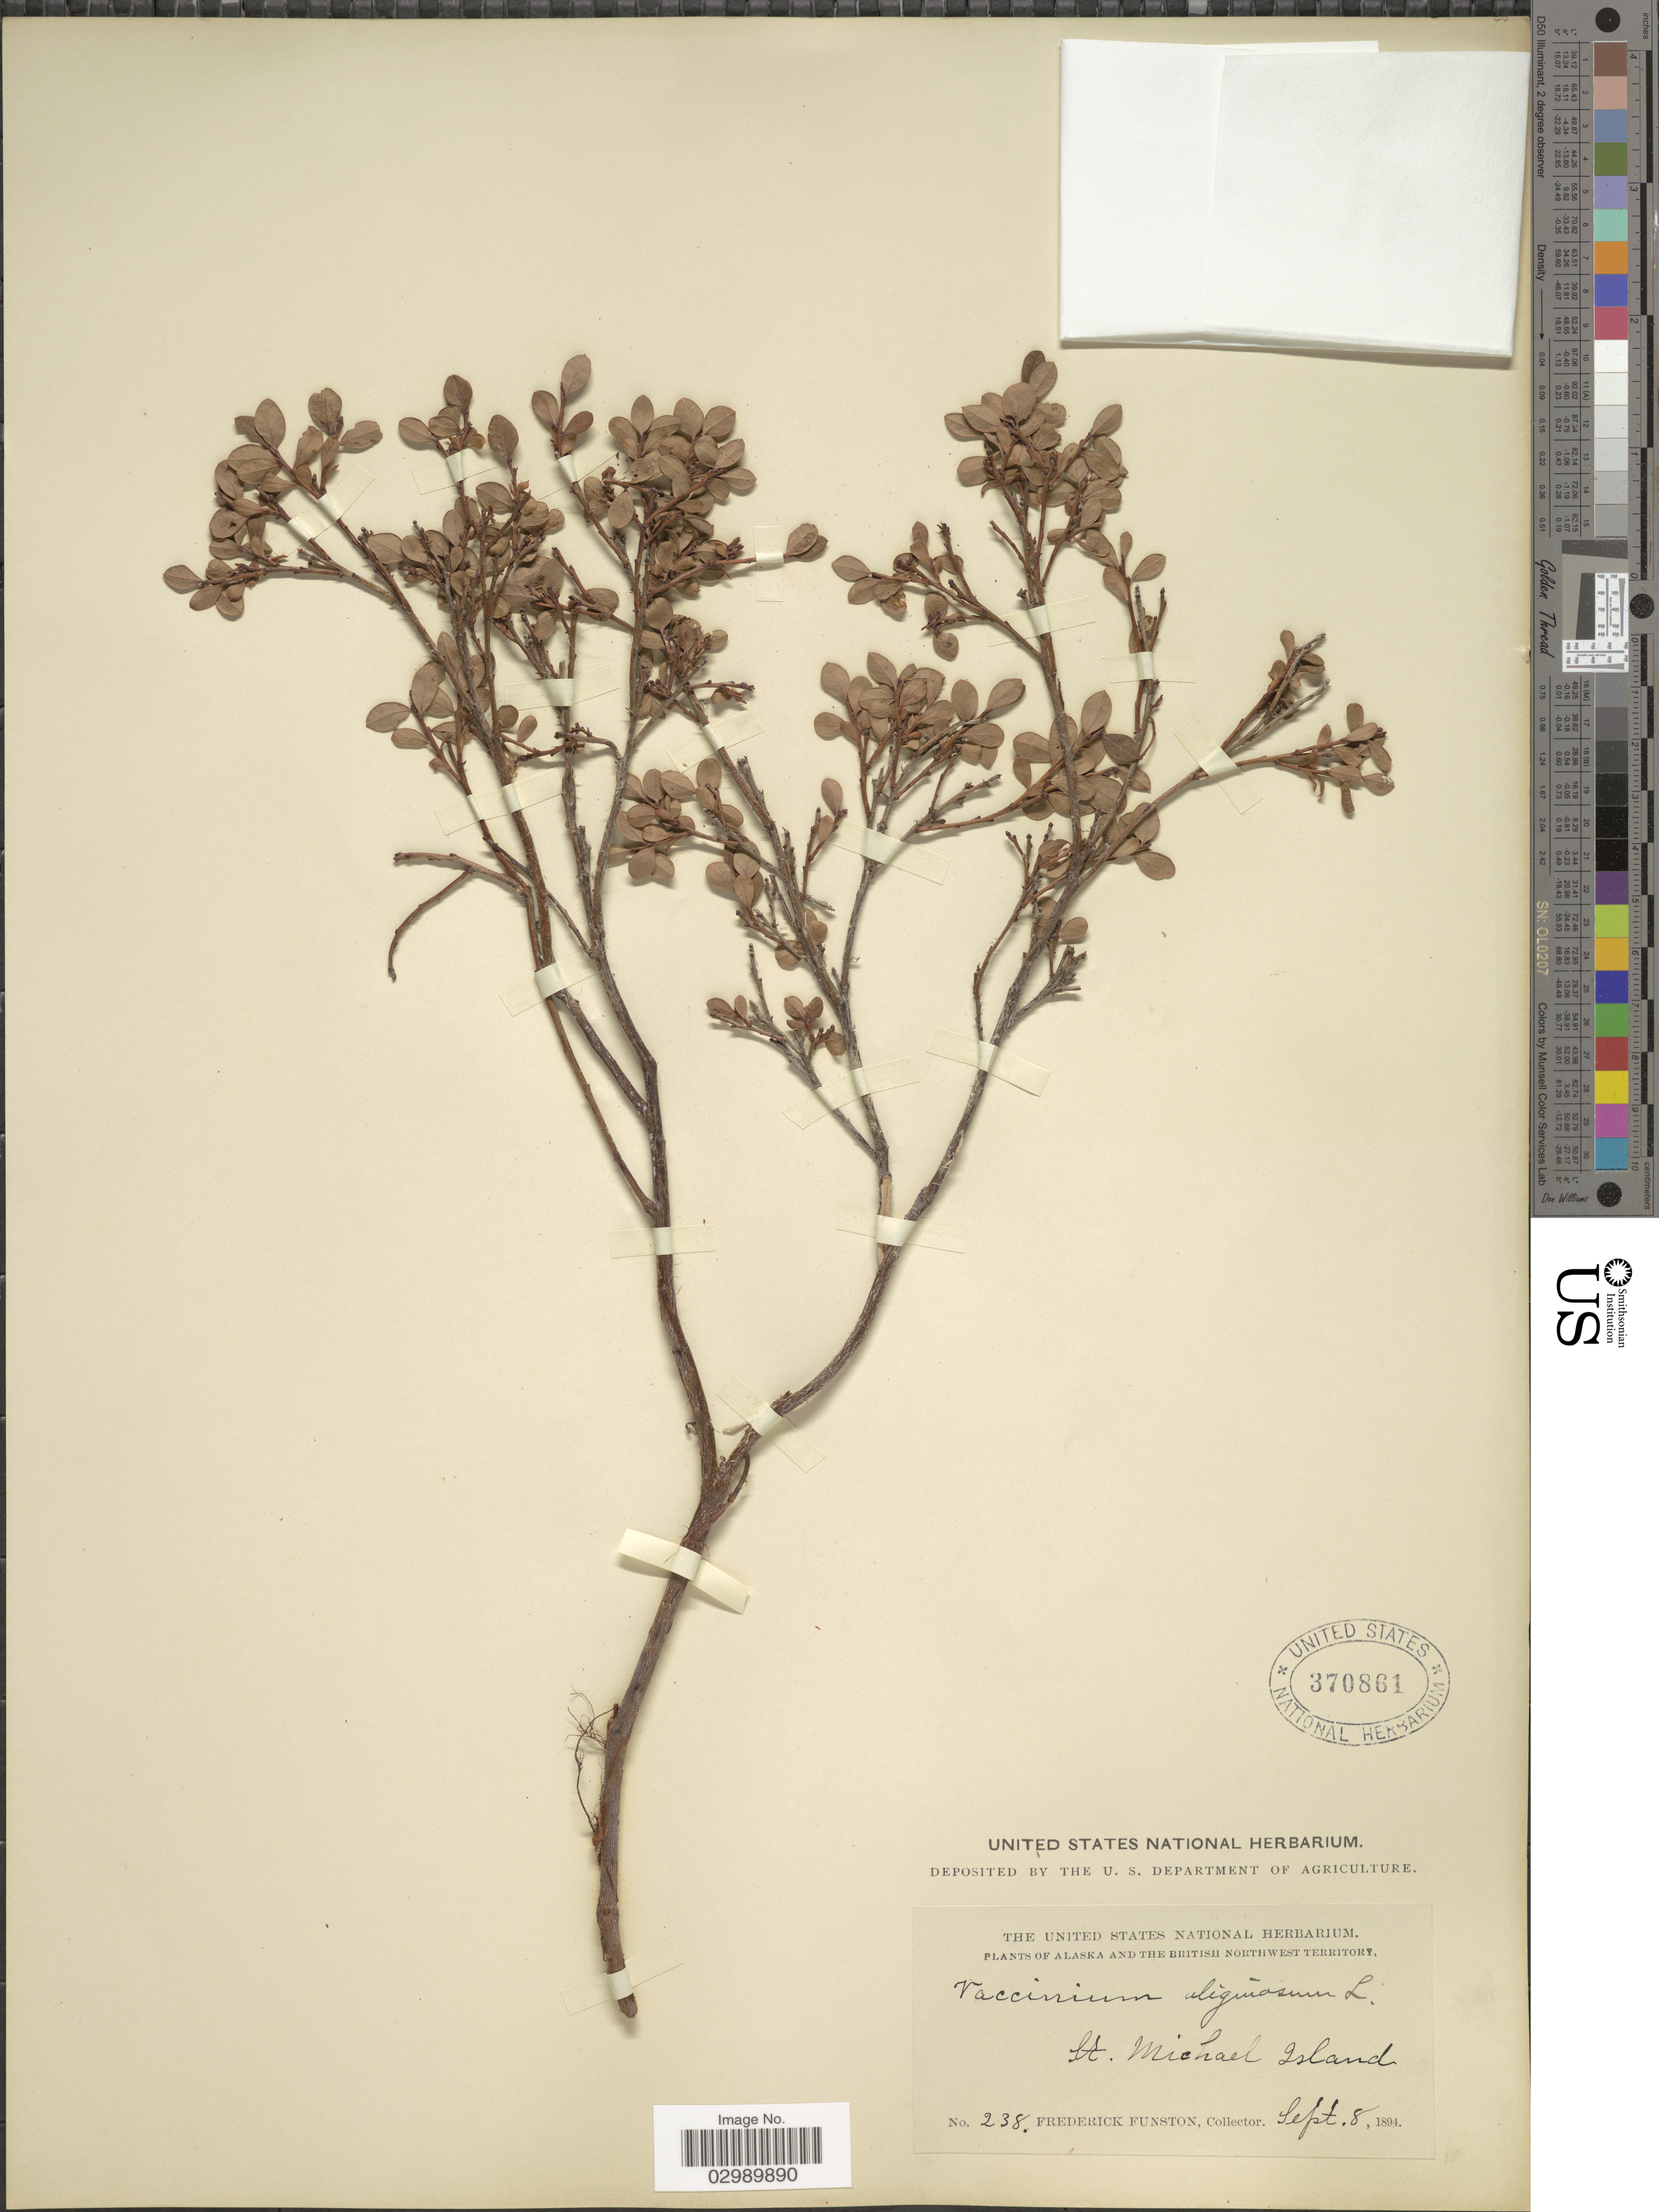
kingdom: Plantae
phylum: Tracheophyta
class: Magnoliopsida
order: Ericales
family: Ericaceae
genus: Vaccinium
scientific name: Vaccinium uliginosum var. alpinum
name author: Bigelow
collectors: F. Funston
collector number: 238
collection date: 1894-09-08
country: United States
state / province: Alaska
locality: Alaska. St. Michael Island.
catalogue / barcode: US 370861